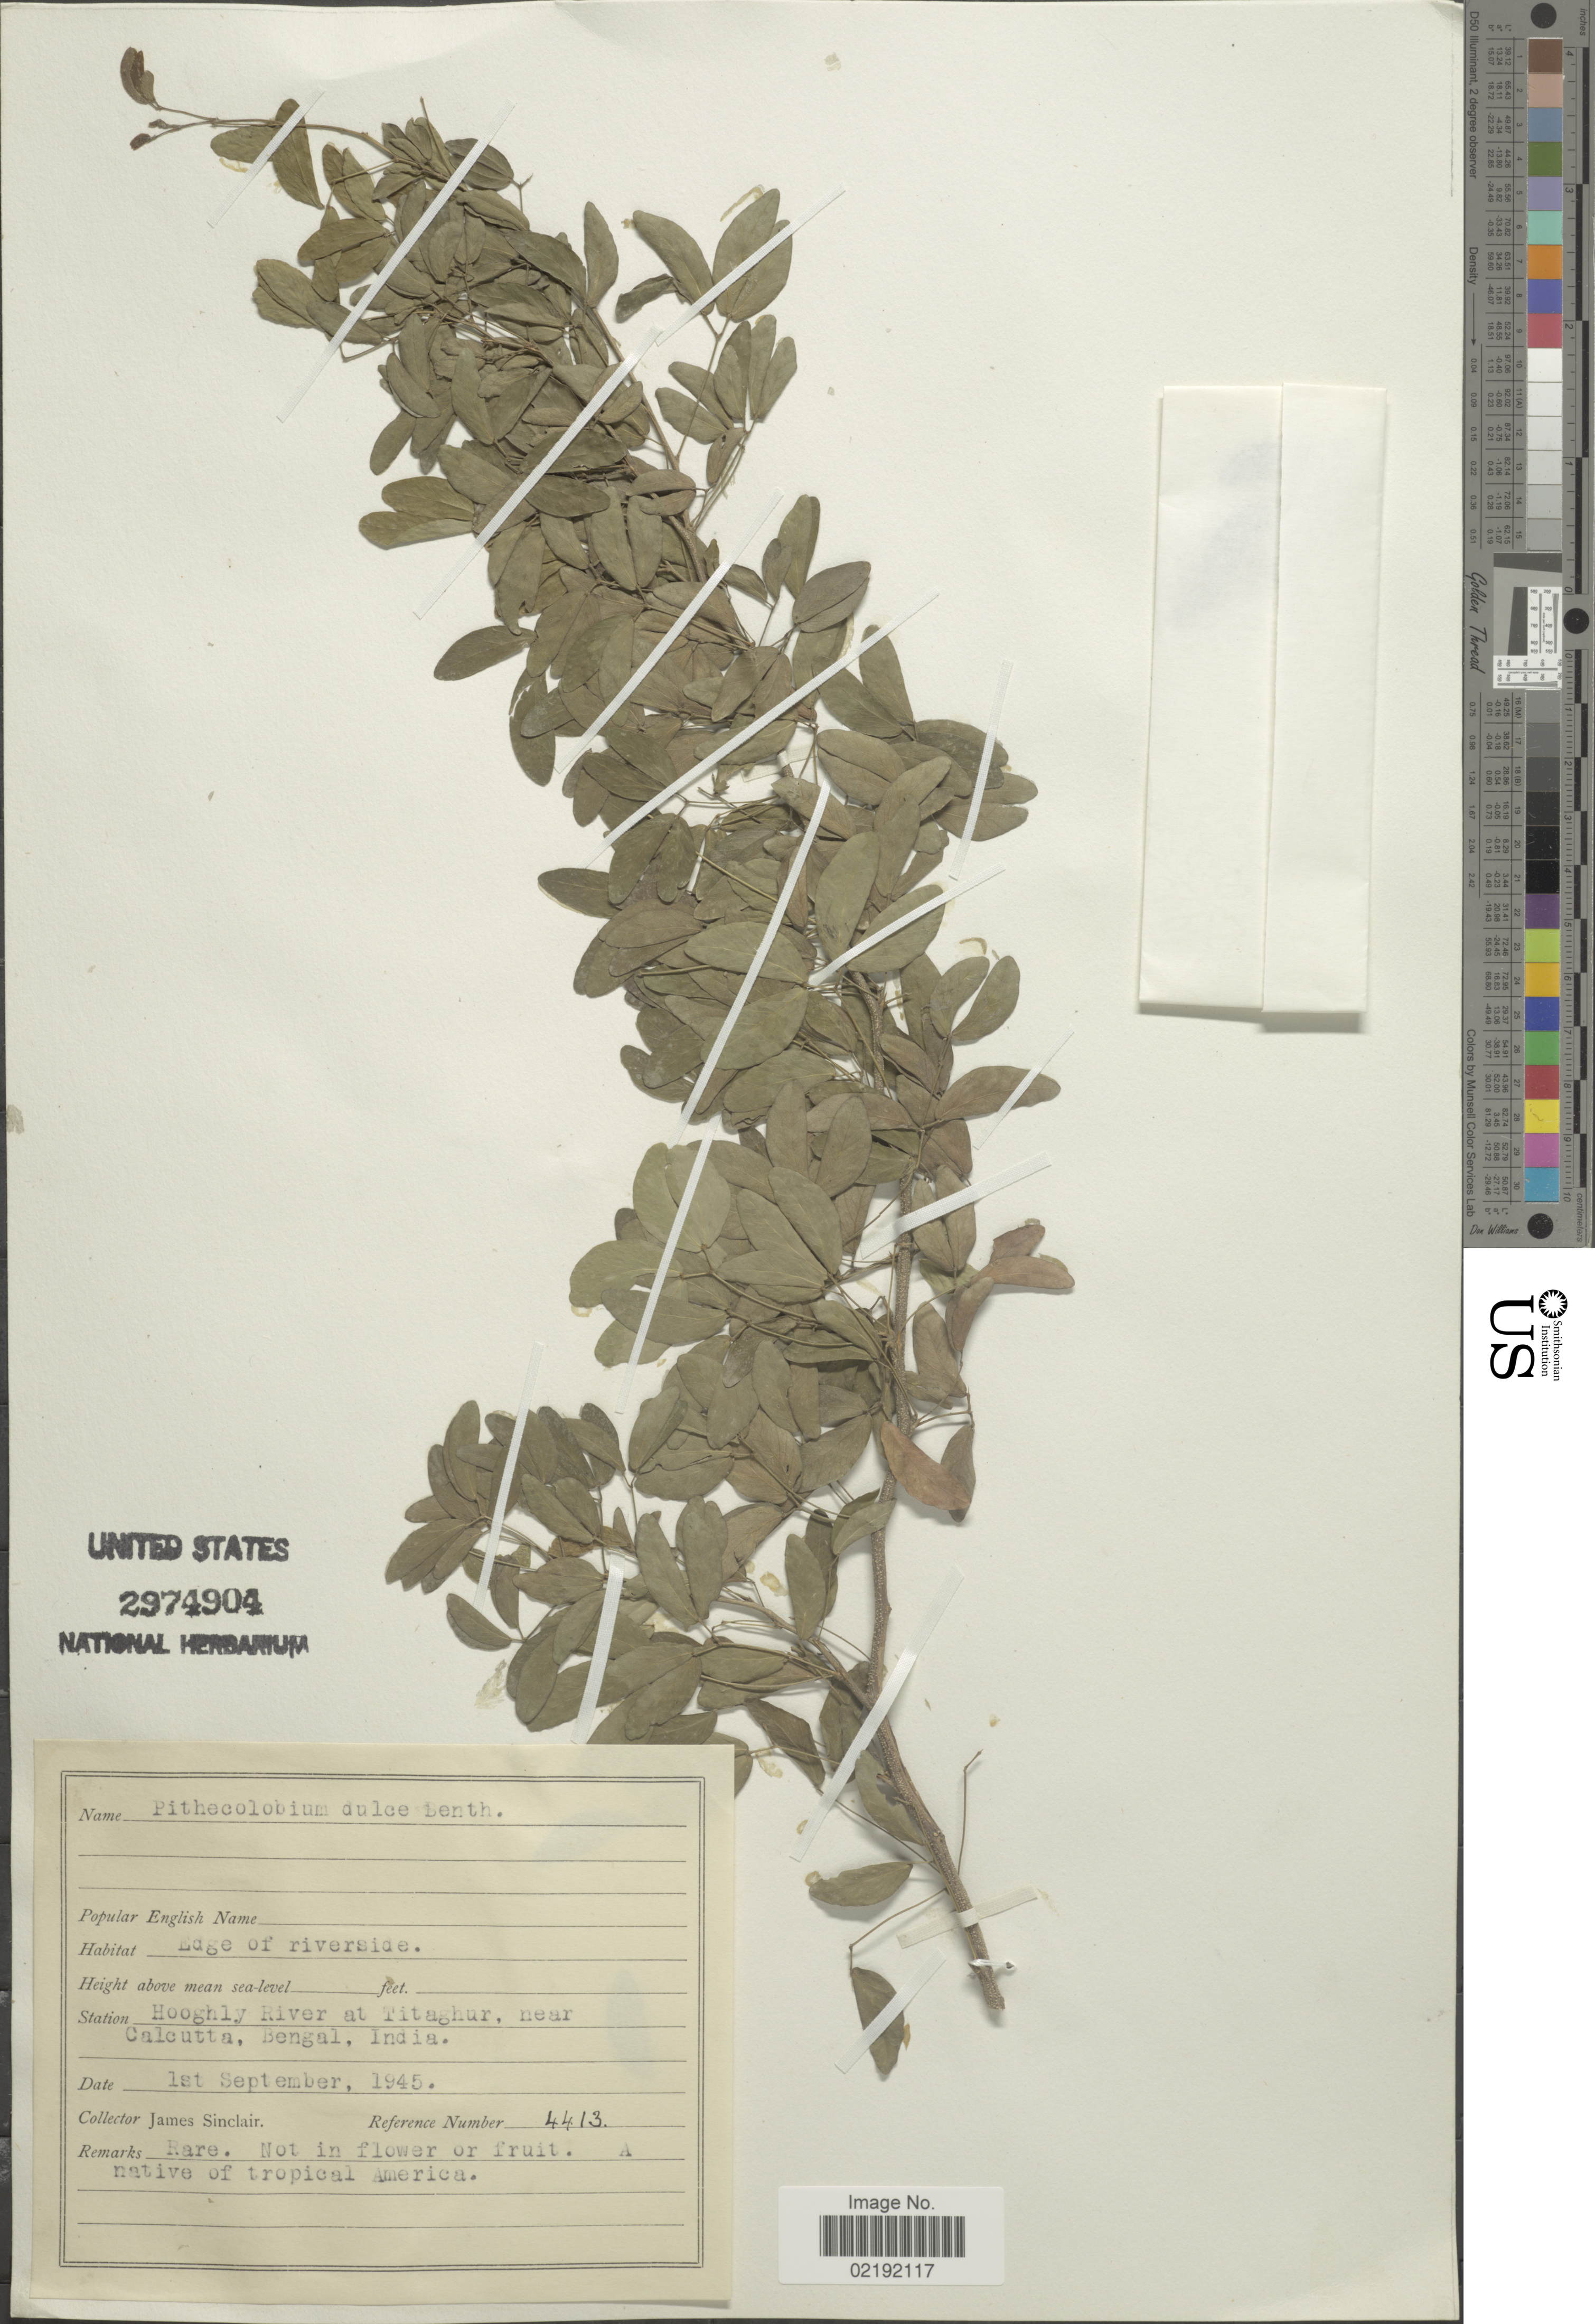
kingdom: Plantae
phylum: Tracheophyta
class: Magnoliopsida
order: Fabales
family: Fabaceae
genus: Pithecellobium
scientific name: Pithecellobium dulce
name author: (Roxb.) Benth.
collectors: J. Sinclair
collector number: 4413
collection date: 1945-09-01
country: India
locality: Hooghly River at Titaghur, near Calcutta, Bengal. India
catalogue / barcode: US 2974904